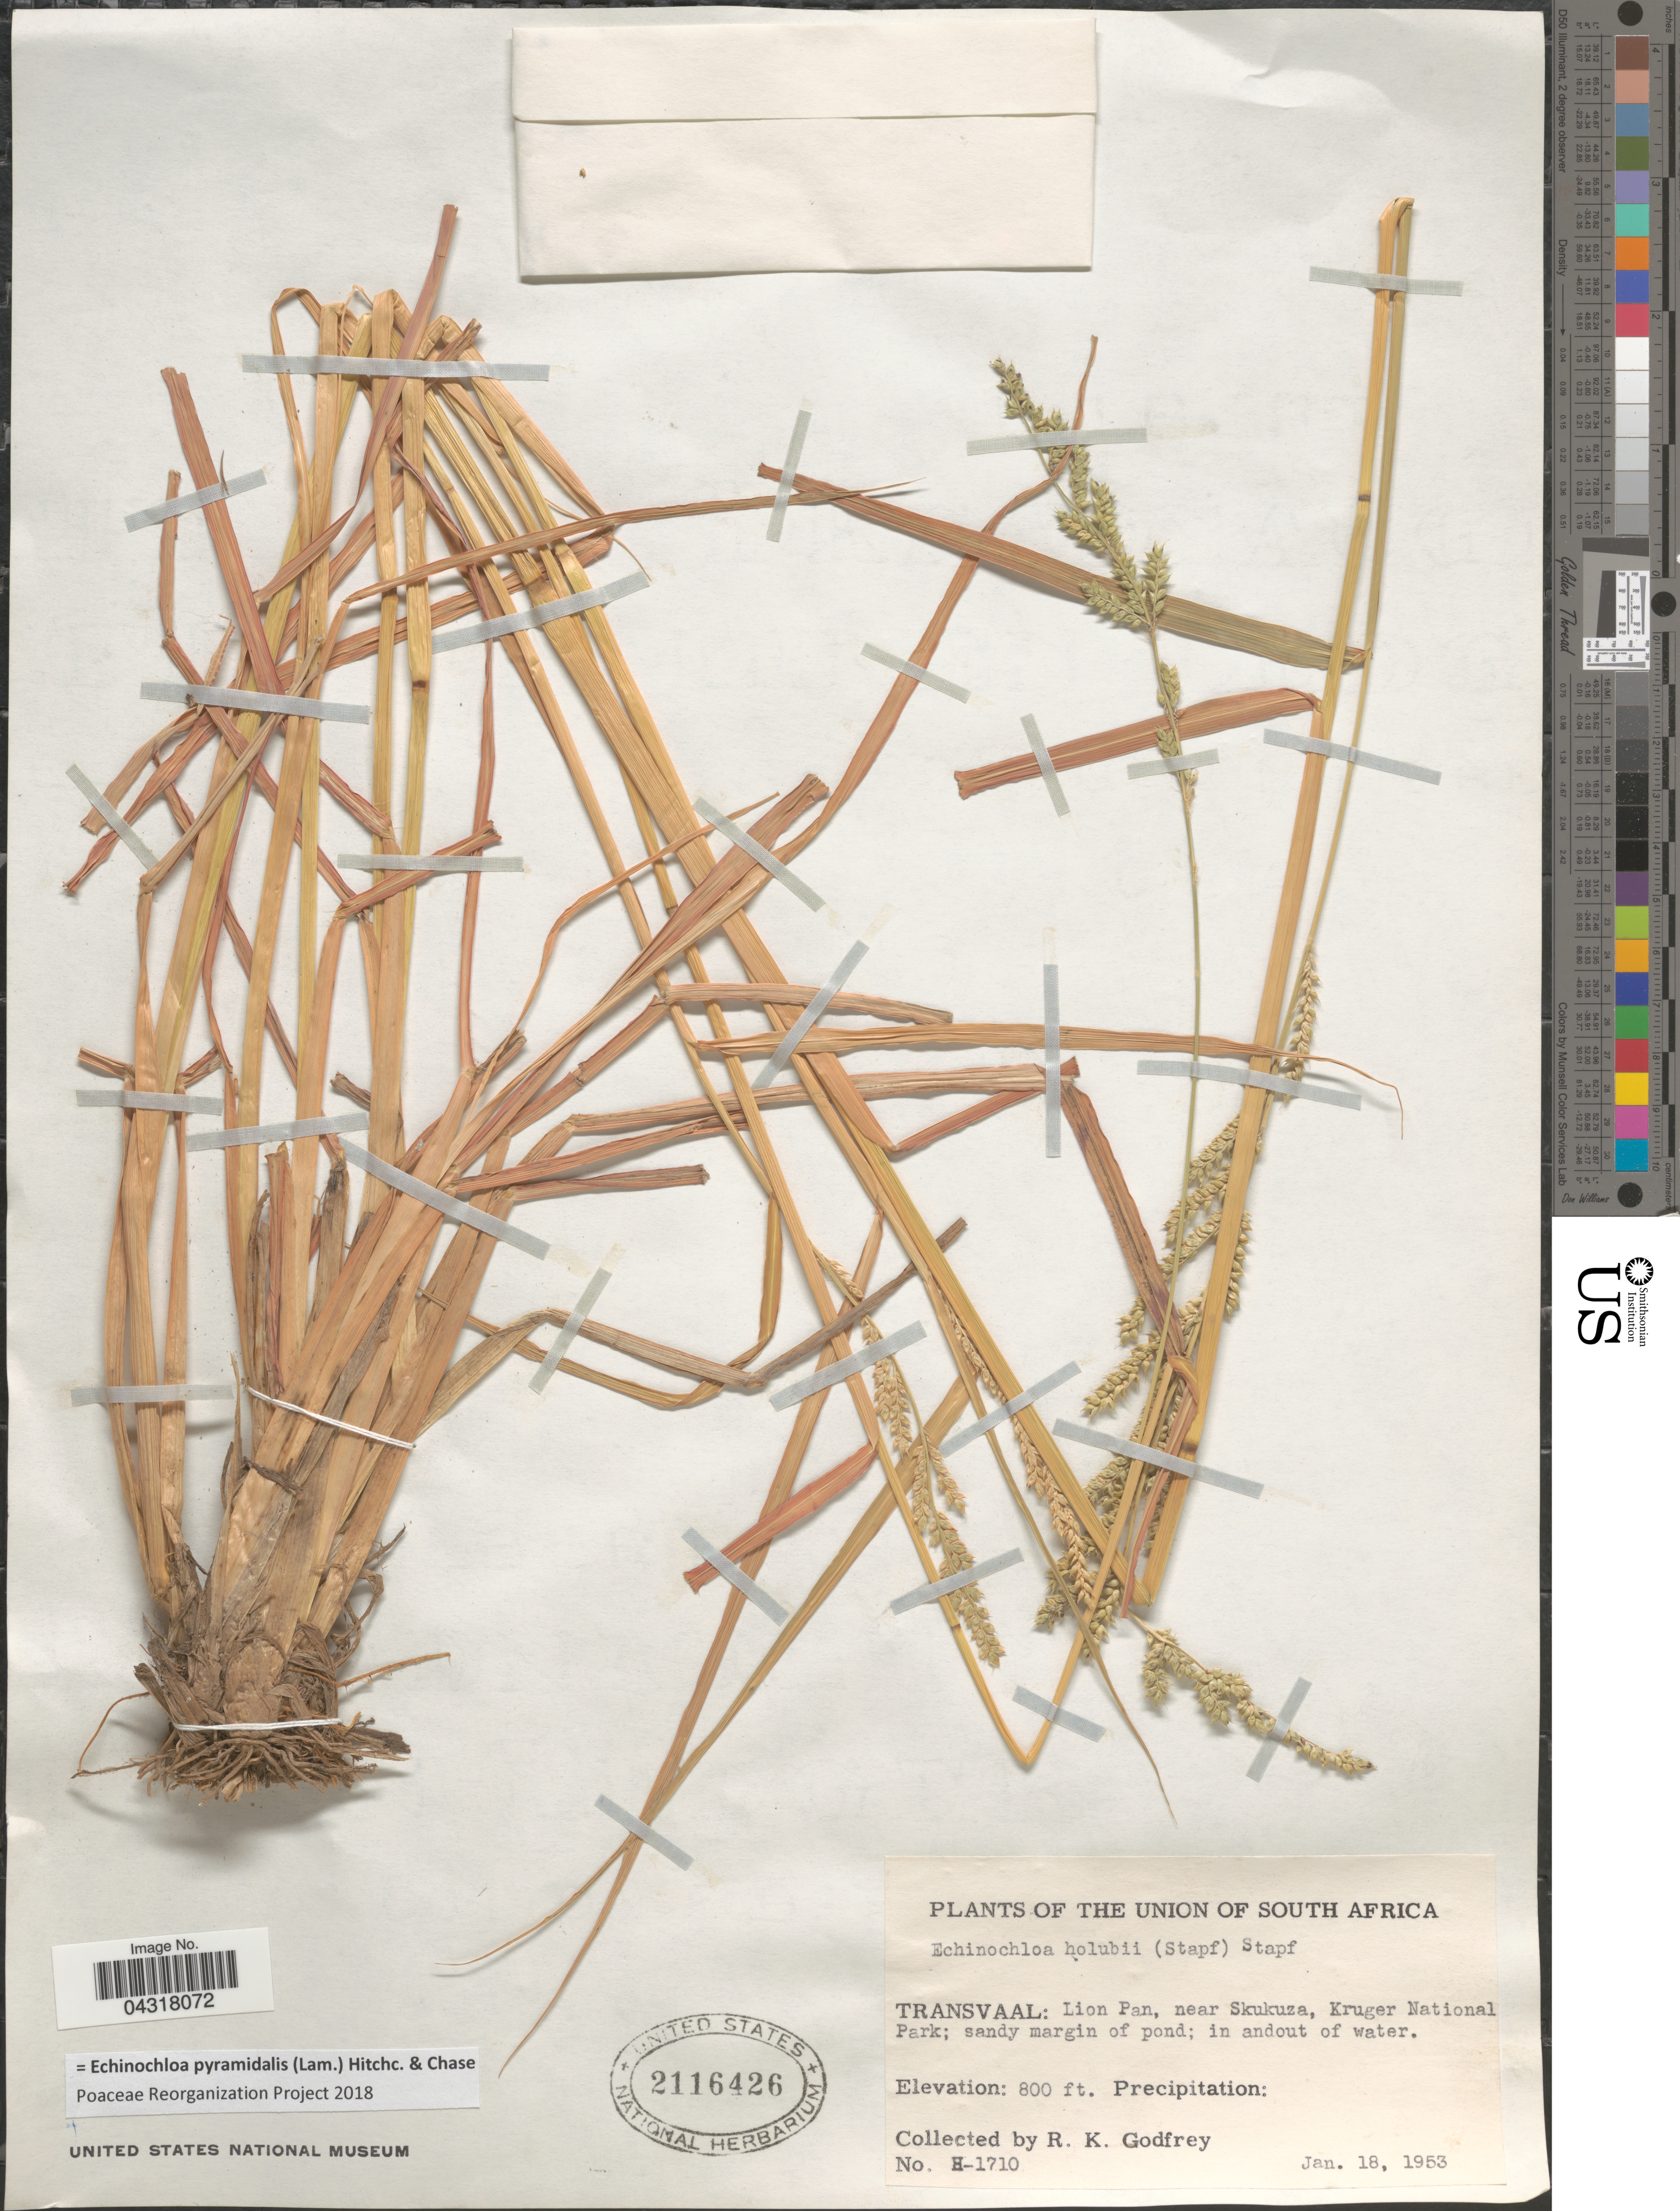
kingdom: Plantae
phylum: Tracheophyta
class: Liliopsida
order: Poales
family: Poaceae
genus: Echinochloa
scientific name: Echinochloa pyramidalis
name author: (Lam.) Hitchc. & Chase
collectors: R. K. Godfrey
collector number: H-1710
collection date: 1953-01-18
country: South Africa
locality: The Union of South Africa. Transvaal: Lion Pan, near Skukuza, Kruger National Park.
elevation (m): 244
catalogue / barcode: US 2116426